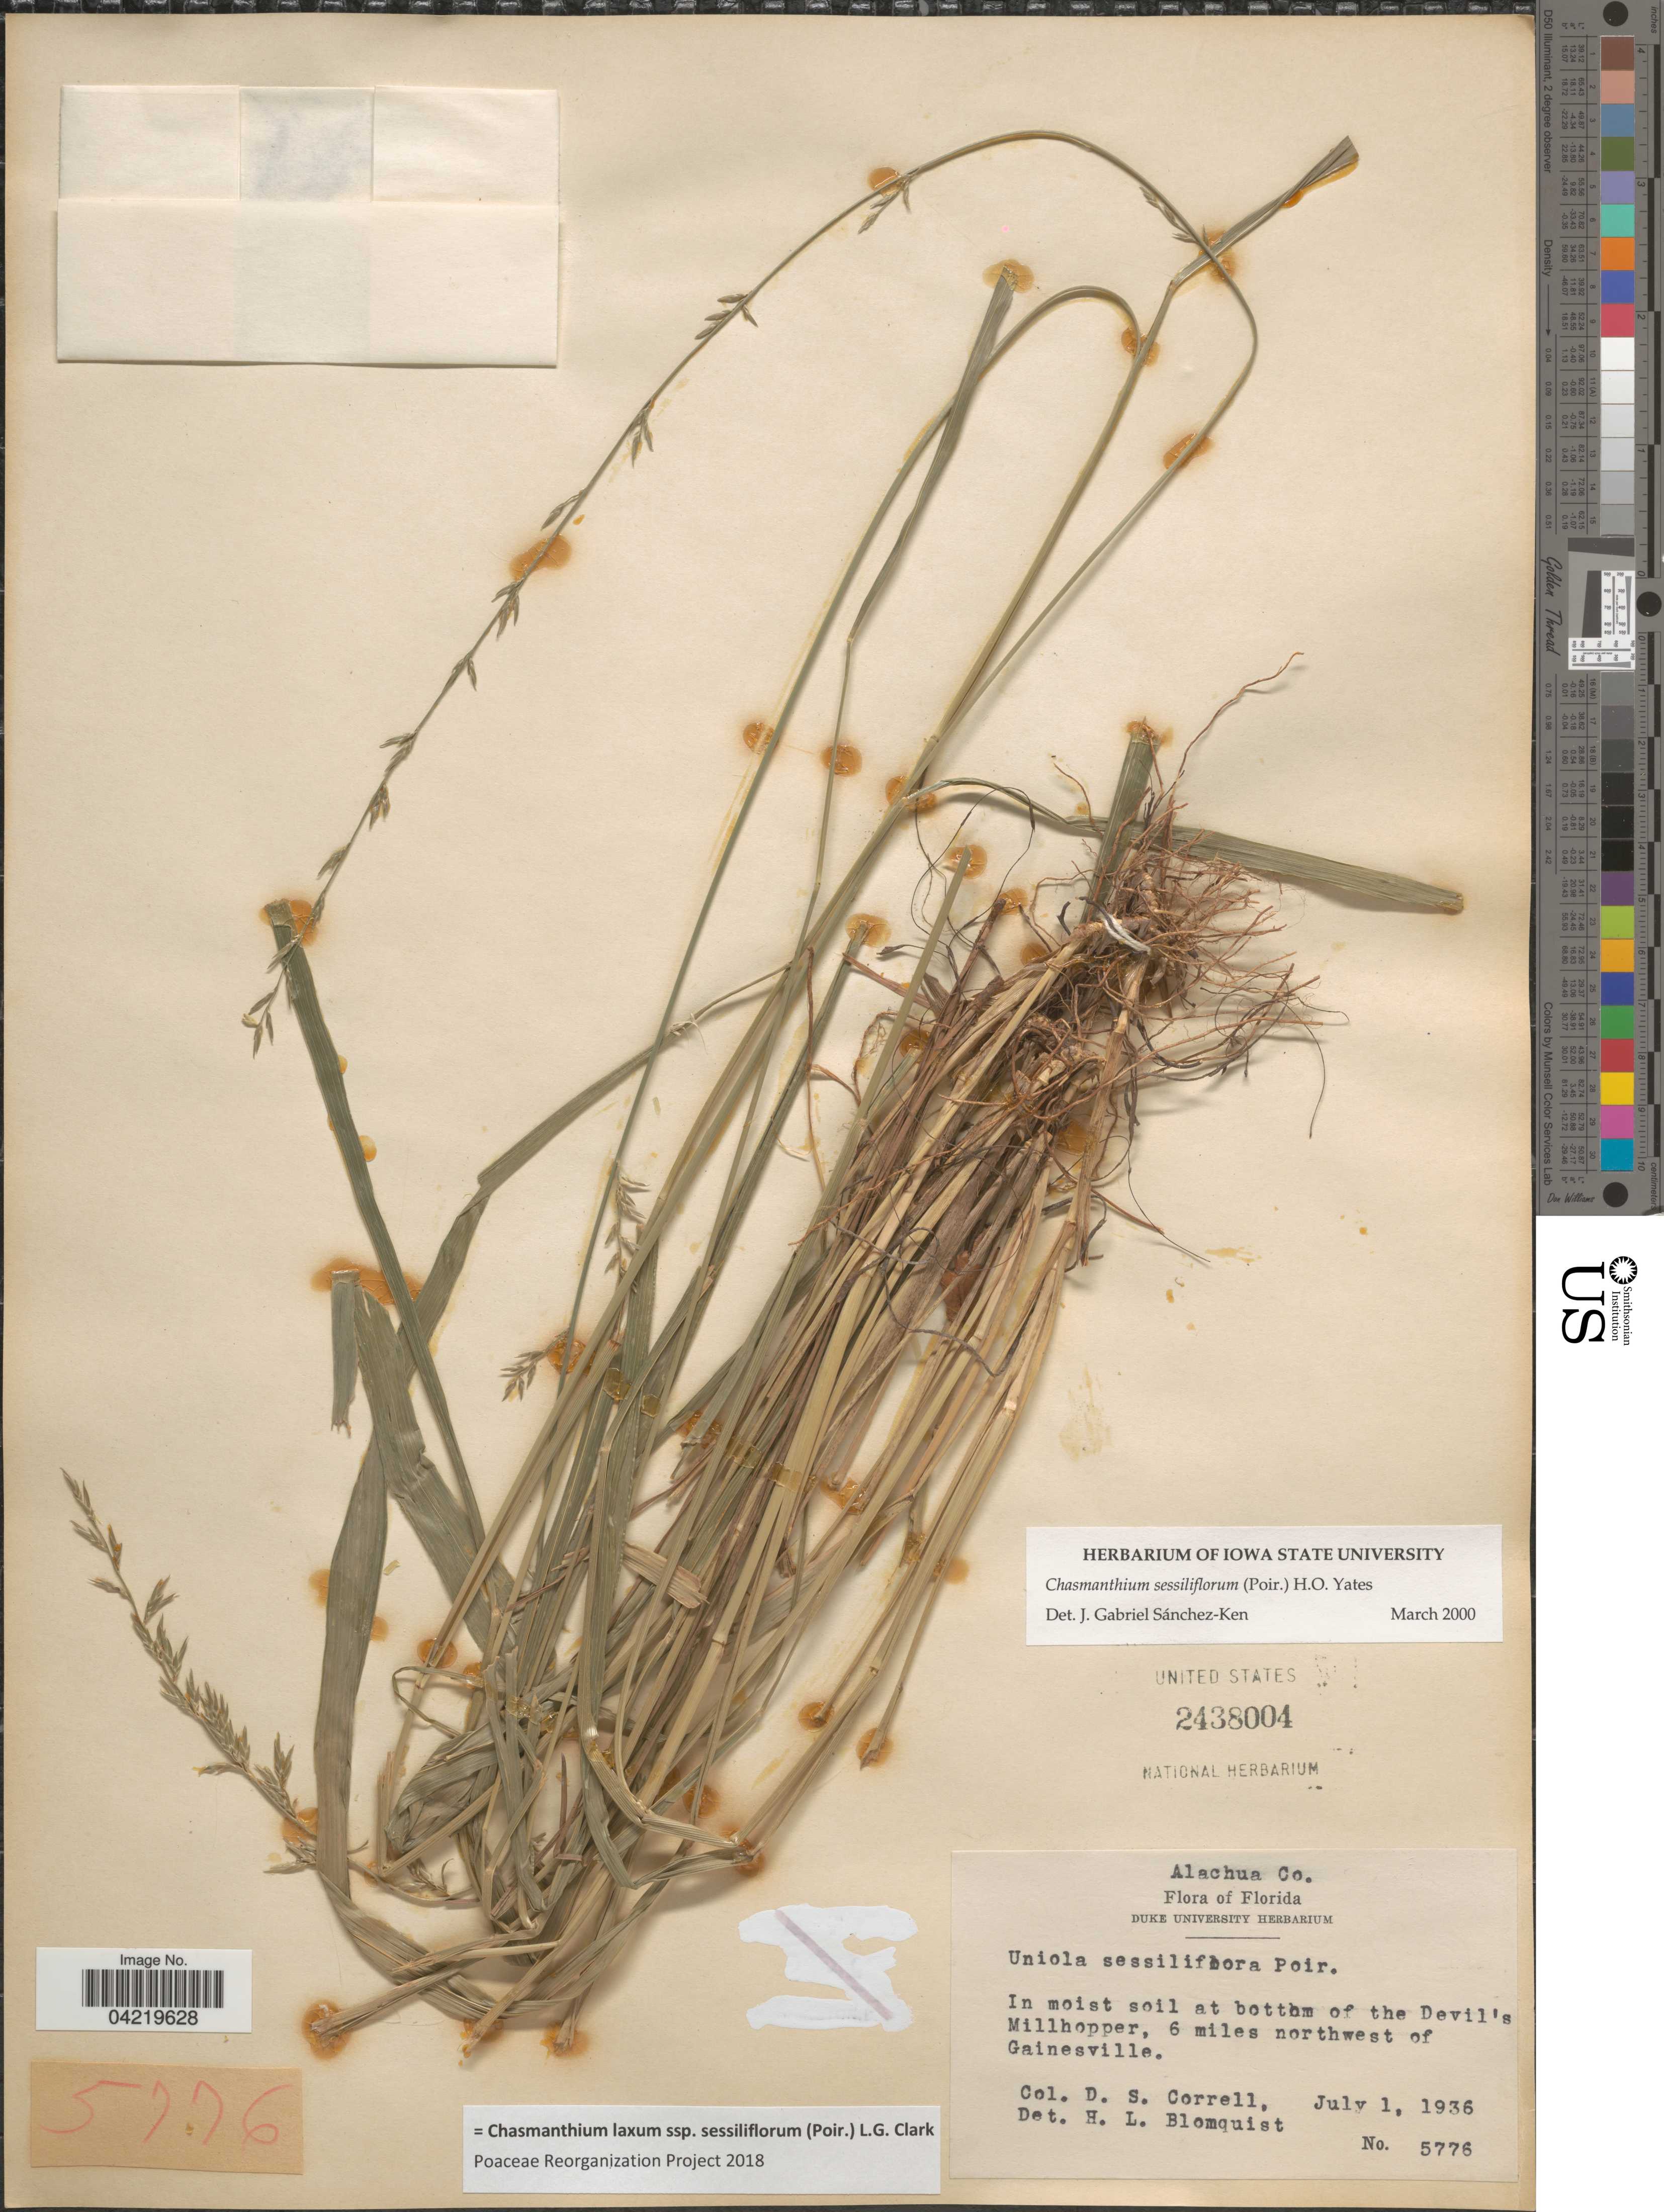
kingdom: Plantae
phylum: Tracheophyta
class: Liliopsida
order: Poales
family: Poaceae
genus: Chasmanthium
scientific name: Chasmanthium laxum subsp. sessiliflorum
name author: (L.) H.O. Yates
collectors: D. S. Correll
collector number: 5776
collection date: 1936-07-01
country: United States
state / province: Florida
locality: Alachua Co. In moist soil at bottom of the Devil's Millhopper, 6 miles northwest of Gainesville.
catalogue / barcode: US 2438004